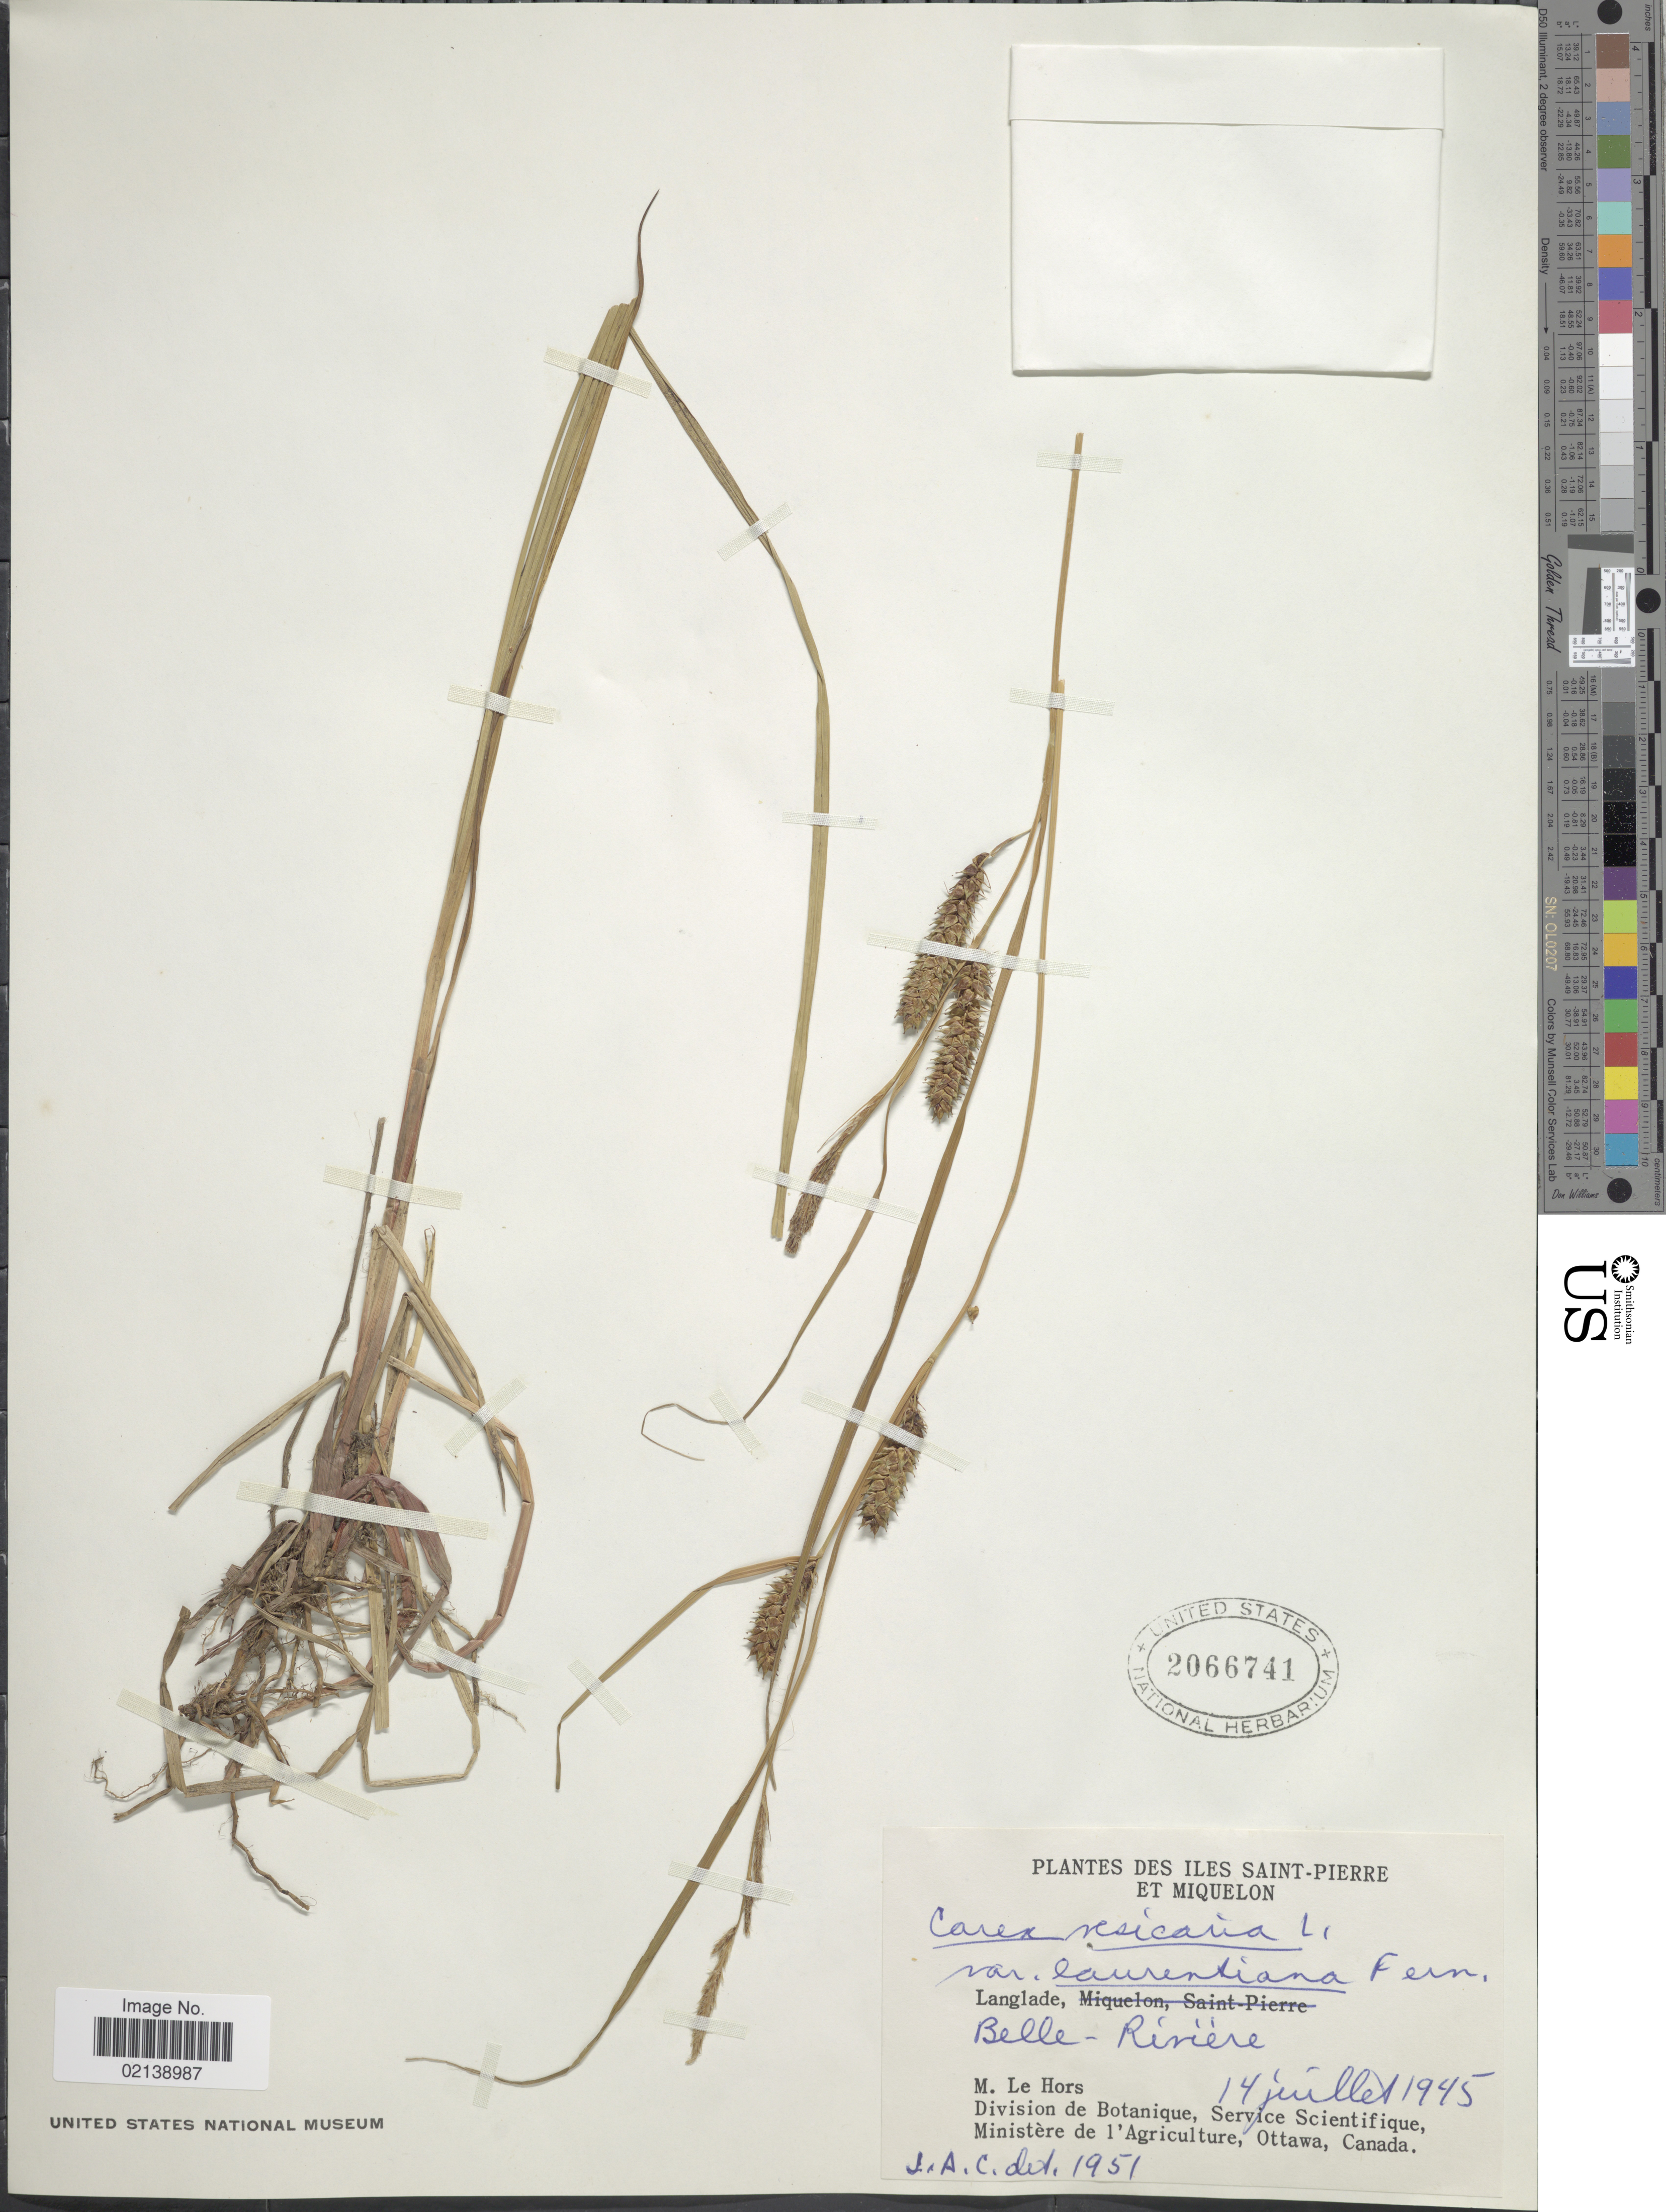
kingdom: Plantae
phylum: Tracheophyta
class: Liliopsida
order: Poales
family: Cyperaceae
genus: Carex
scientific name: Carex vesicaria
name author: L.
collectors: M. Le Hors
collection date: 1945-07-14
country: St. Pierre et Miquelon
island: Langlade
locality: Des Iles Saint-Pierre Et Miquelon, Langlade, Belle-Ríviére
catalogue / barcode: US 2066741